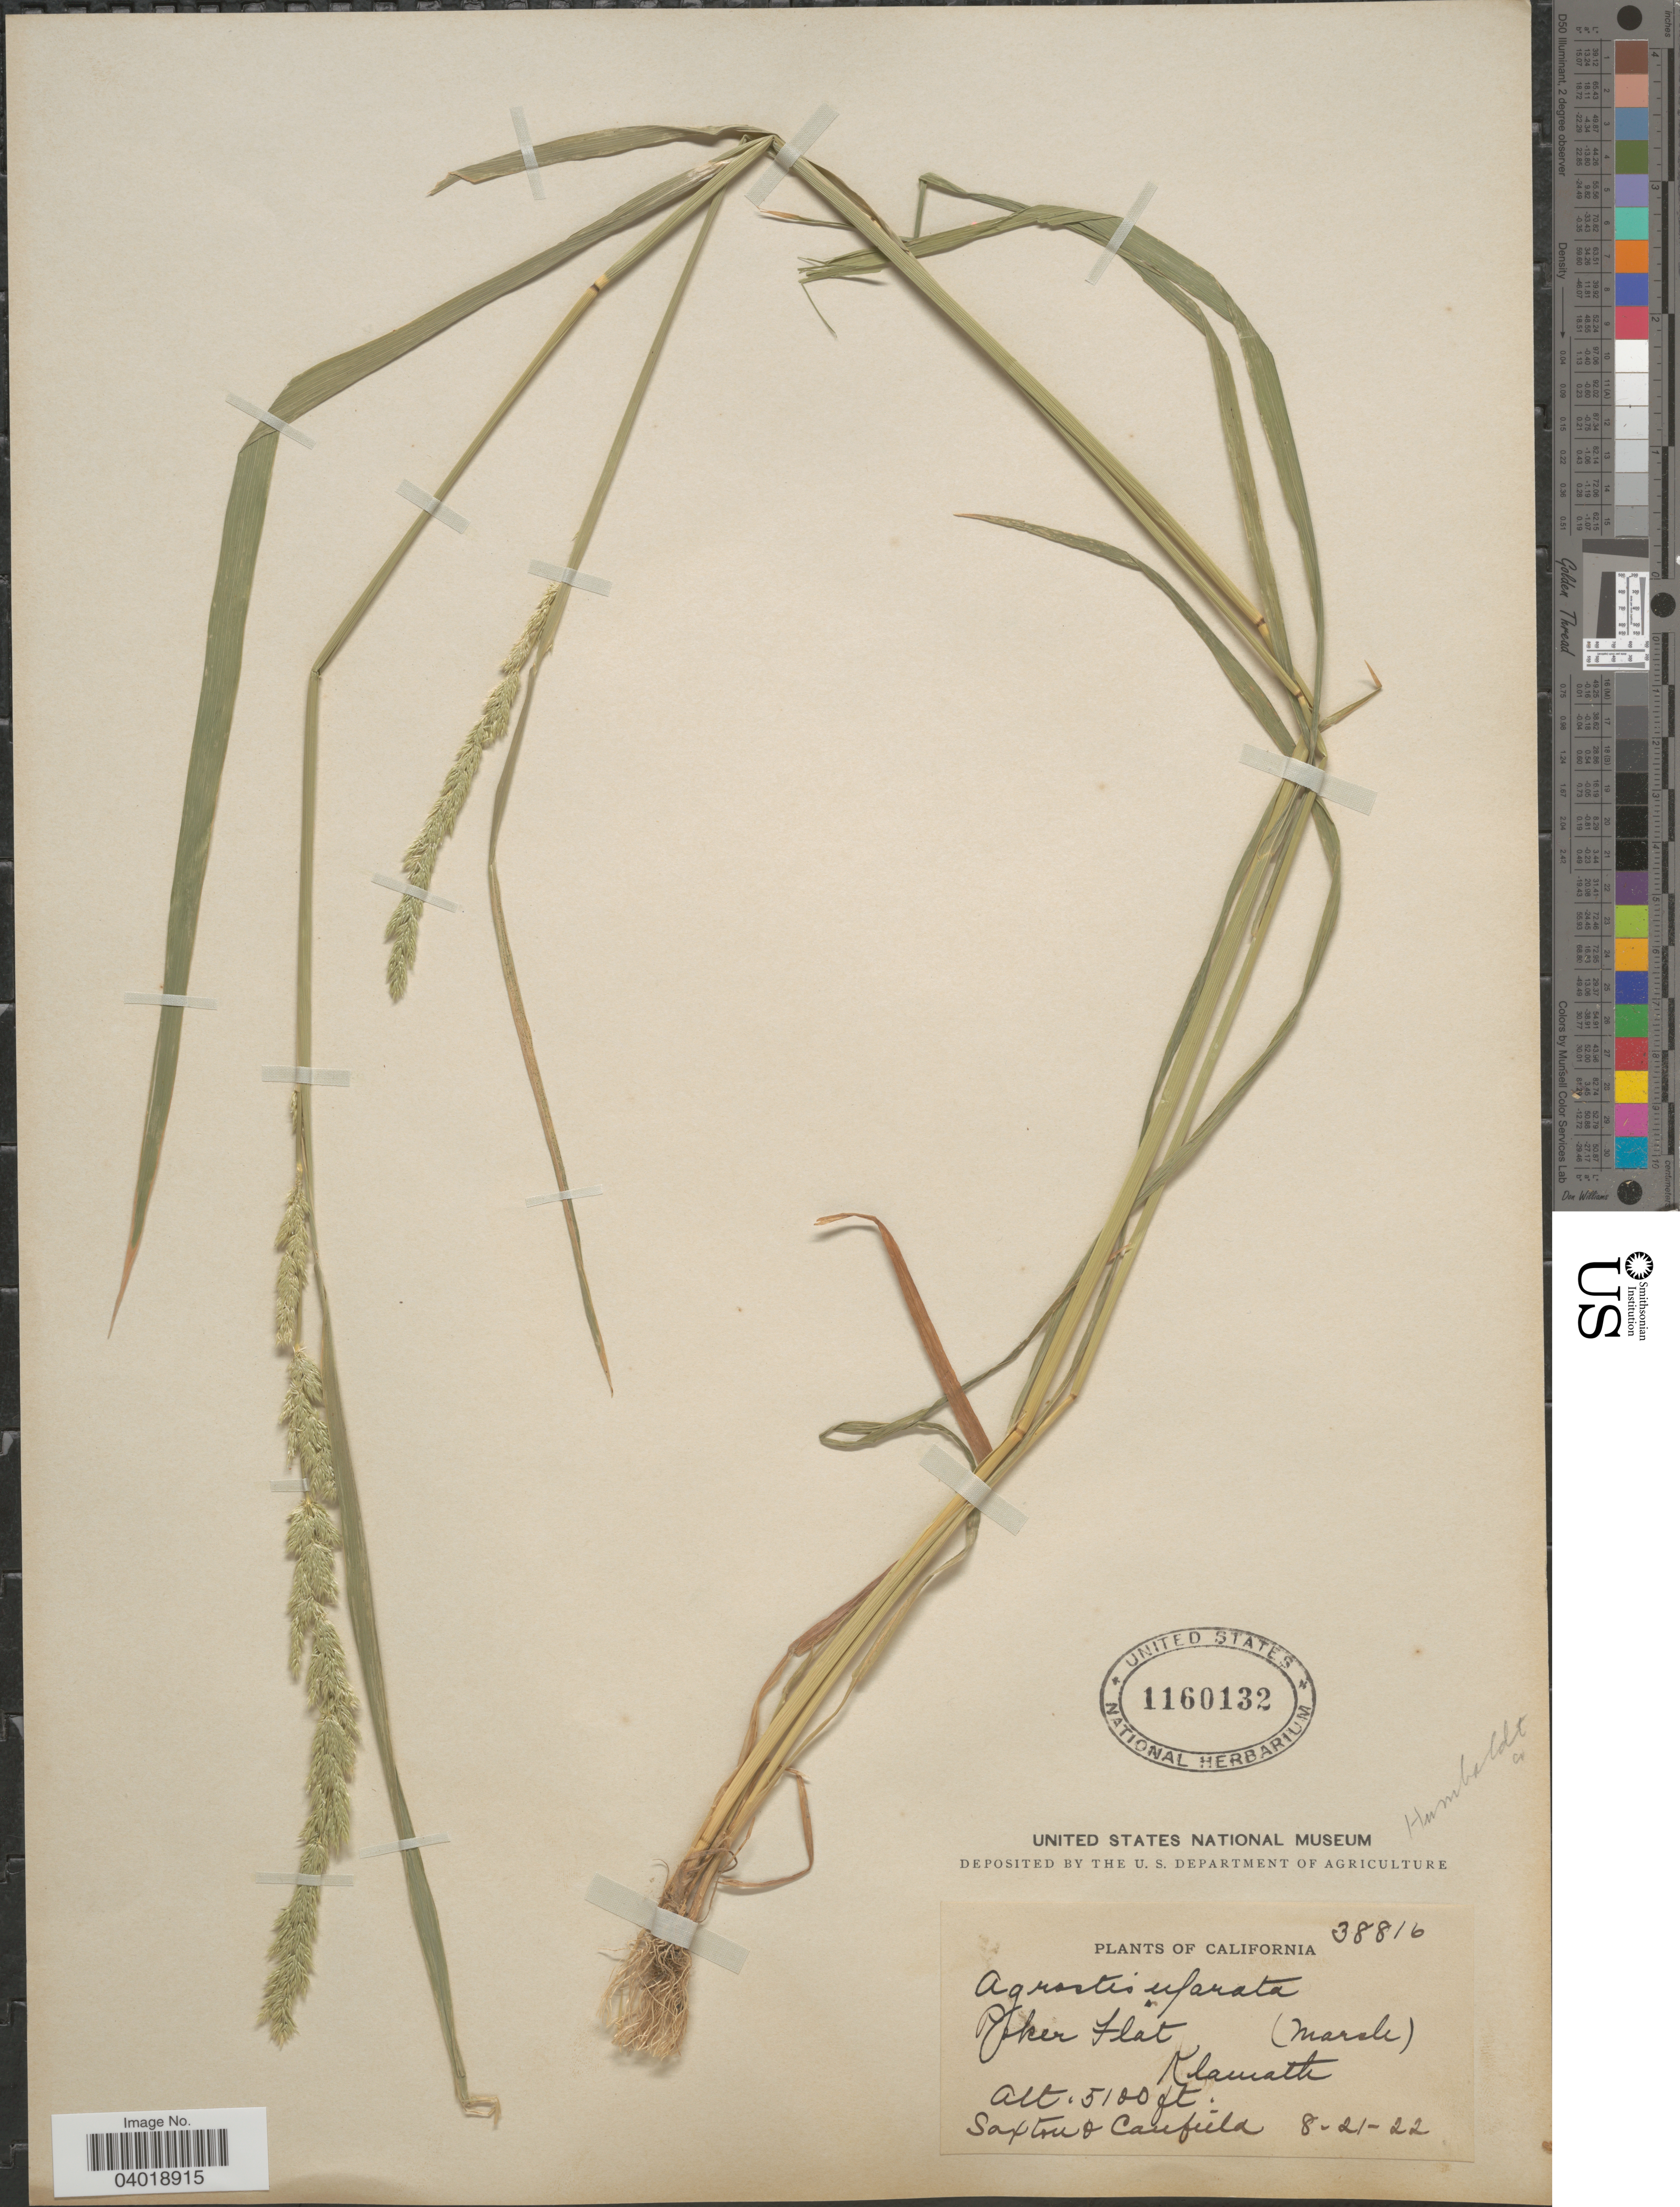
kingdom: Plantae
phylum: Tracheophyta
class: Liliopsida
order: Poales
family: Poaceae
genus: Agrostis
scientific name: Agrostis exarata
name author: Trin.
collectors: Saxton & -. Canfield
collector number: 38816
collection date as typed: Transcribed d/m/y: 21/8/22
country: United States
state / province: California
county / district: Humboldt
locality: Poker Flat, Klamath. Humboldt Co.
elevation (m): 1554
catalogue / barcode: US 1160132